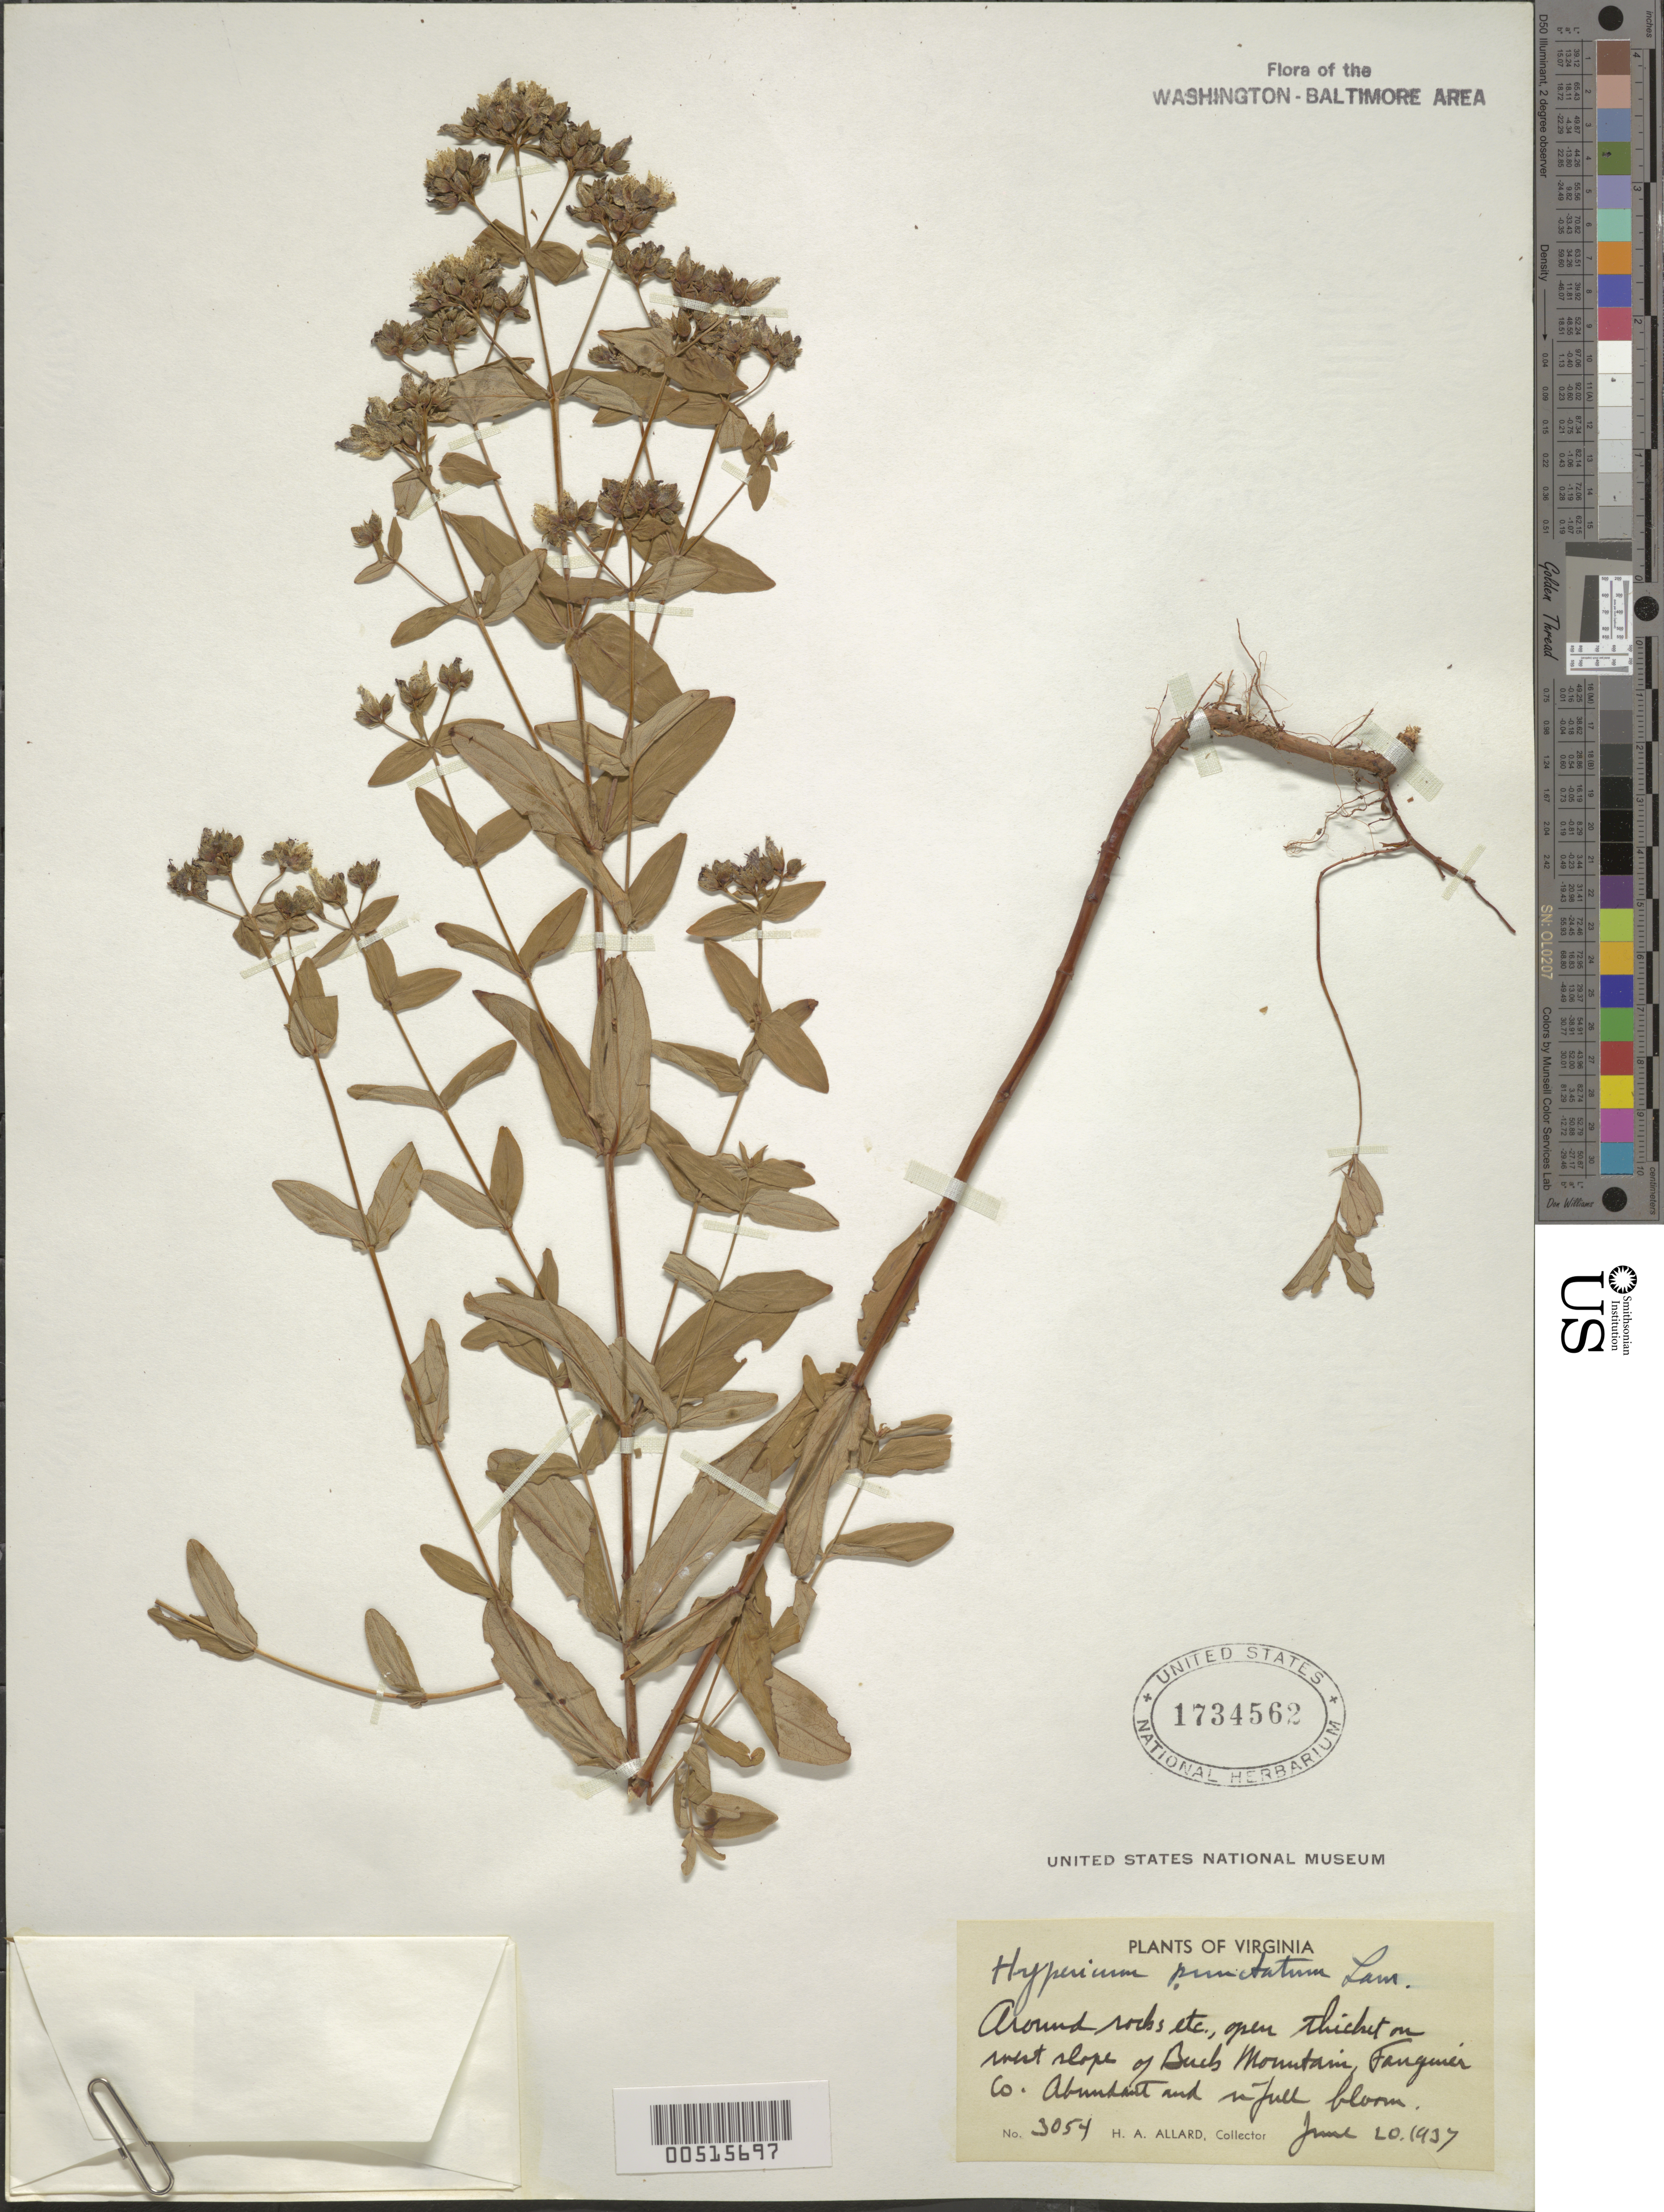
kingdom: Plantae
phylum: Tracheophyta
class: Magnoliopsida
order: Malpighiales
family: Hypericaceae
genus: Hypericum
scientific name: Hypericum punctatum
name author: Lam.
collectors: H. A. Allard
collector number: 3054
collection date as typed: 20 Jun 1937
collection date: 1937-06-20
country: United States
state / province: Virginia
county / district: Fauquier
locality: Buck Mountain, west slope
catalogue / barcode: US 1734562